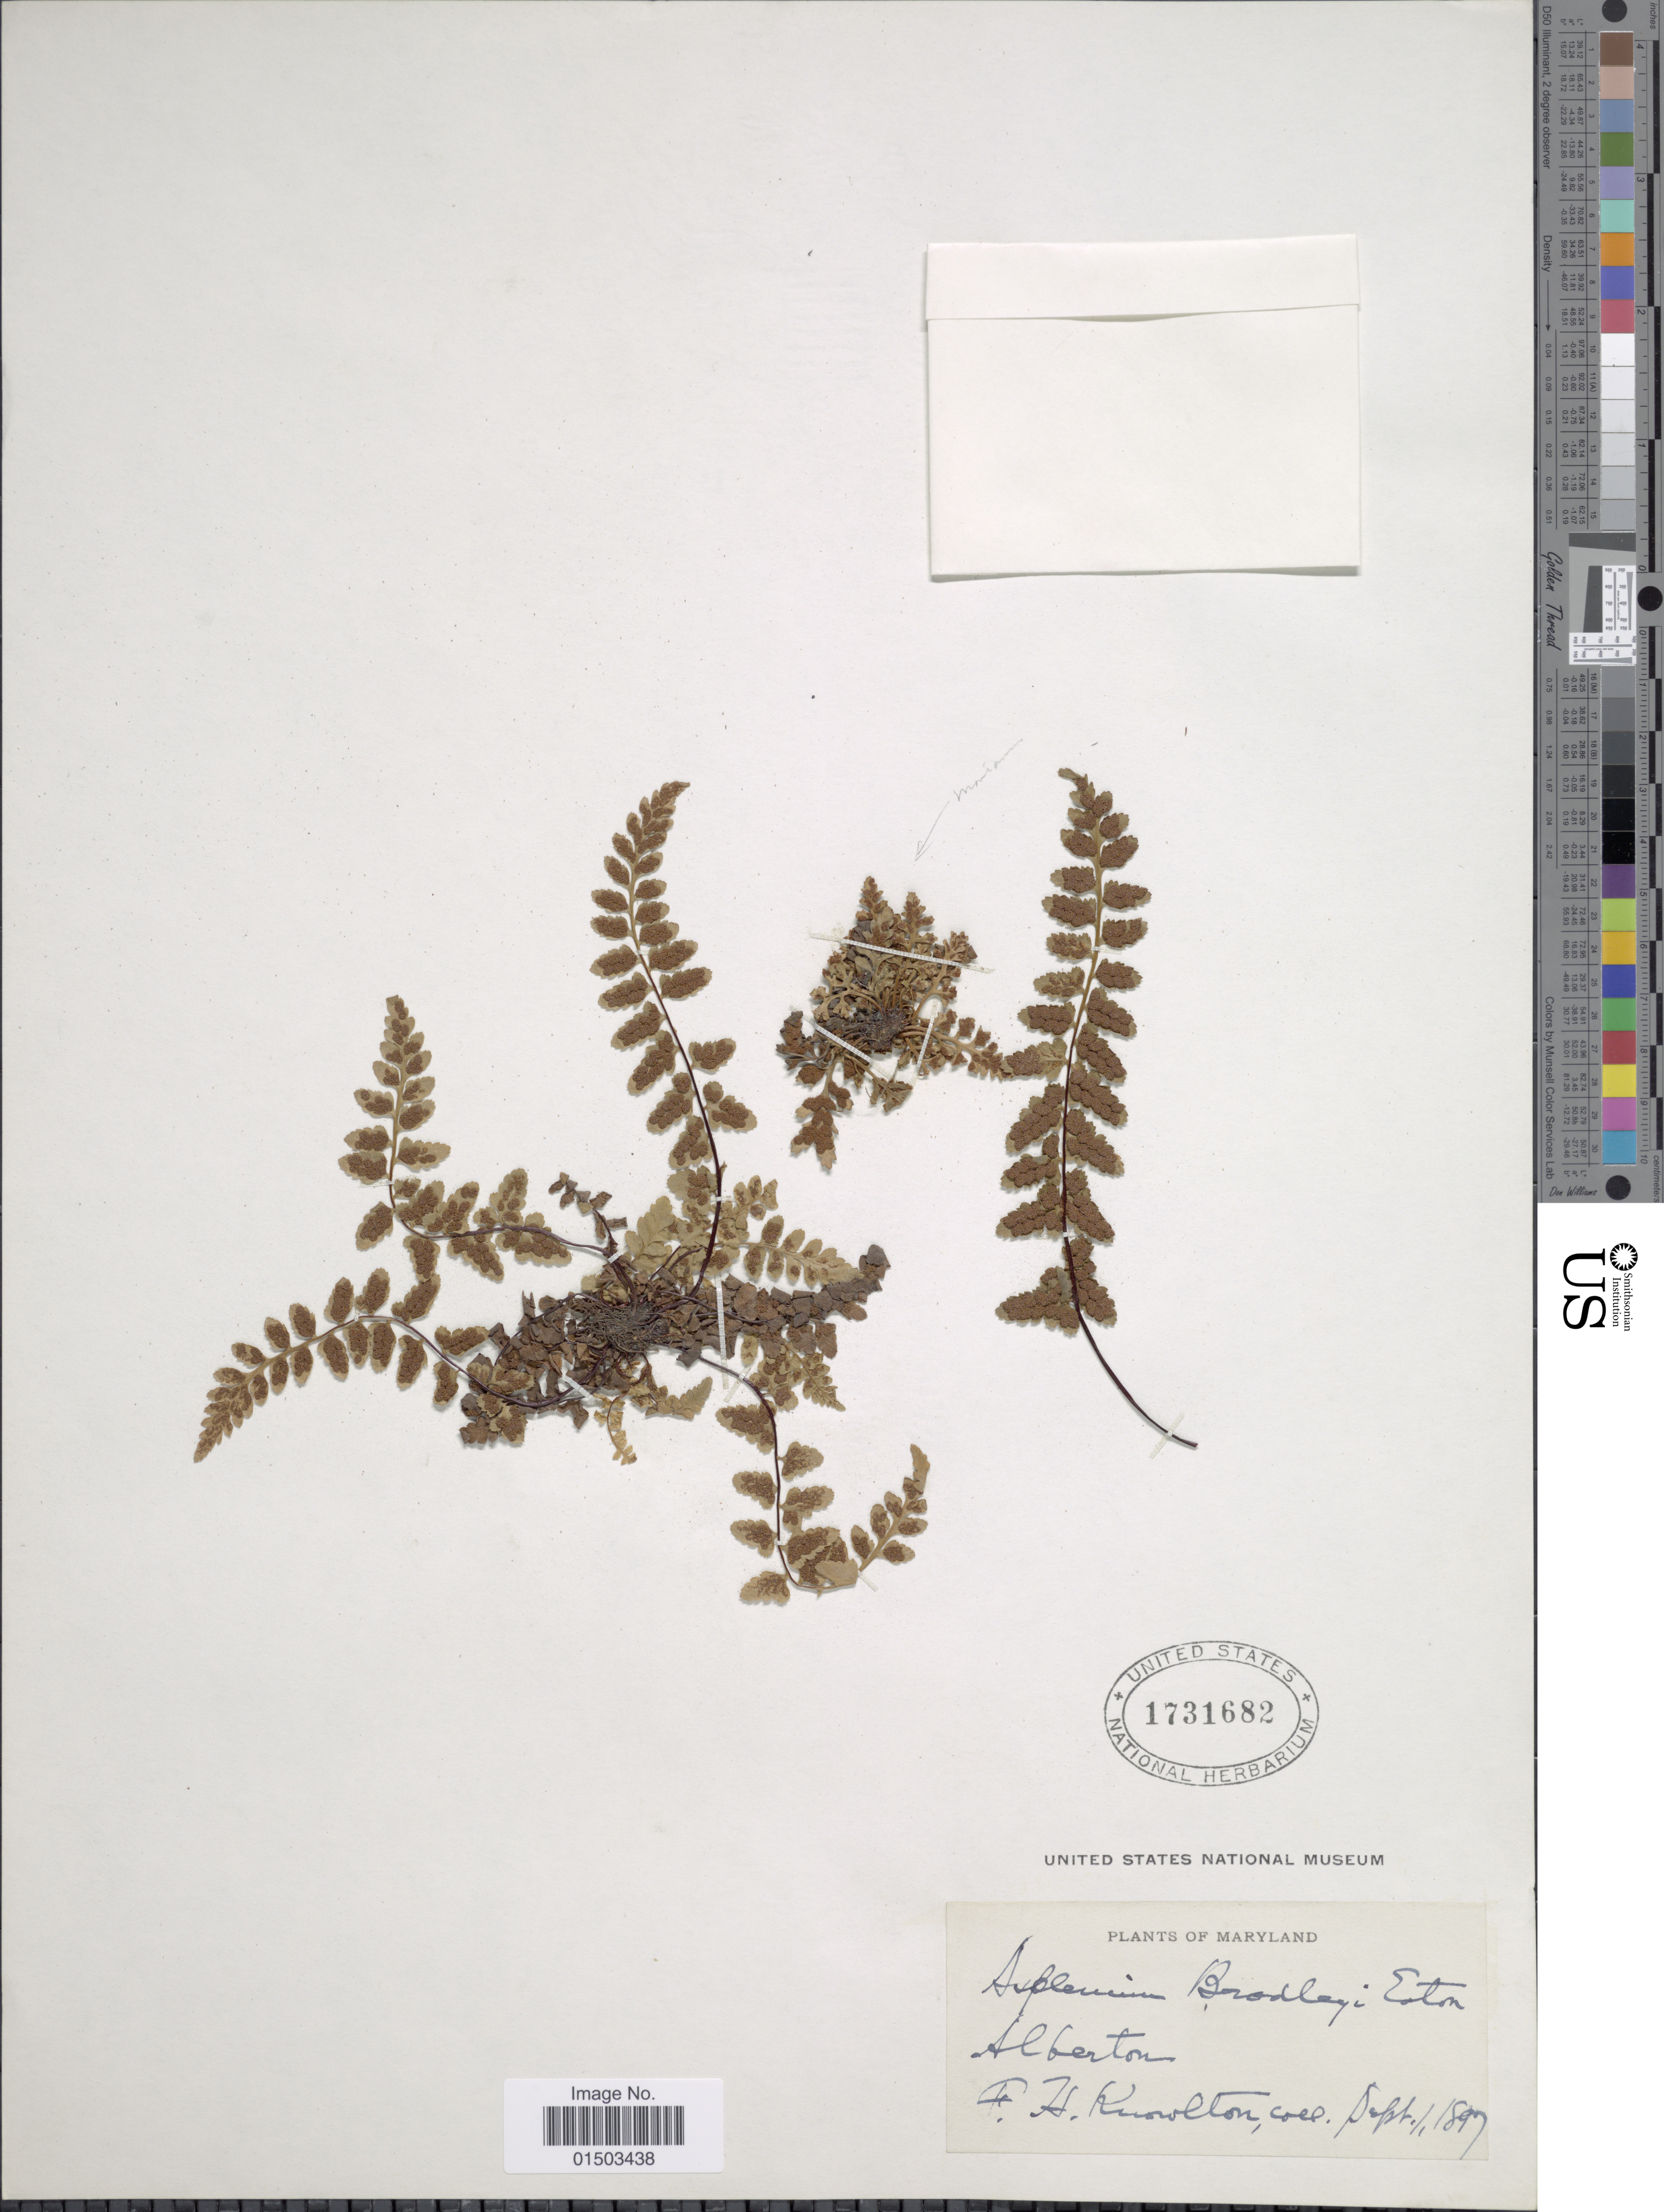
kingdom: Plantae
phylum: Tracheophyta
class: Polypodiopsida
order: Polypodiales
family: Aspleniaceae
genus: Asplenium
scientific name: Asplenium bradleyi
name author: D.C. Eaton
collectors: F. H. Knowlton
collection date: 1897-09-01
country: United States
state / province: Maryland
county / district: Howard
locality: Maryland, Alberton.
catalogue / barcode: US 1731682